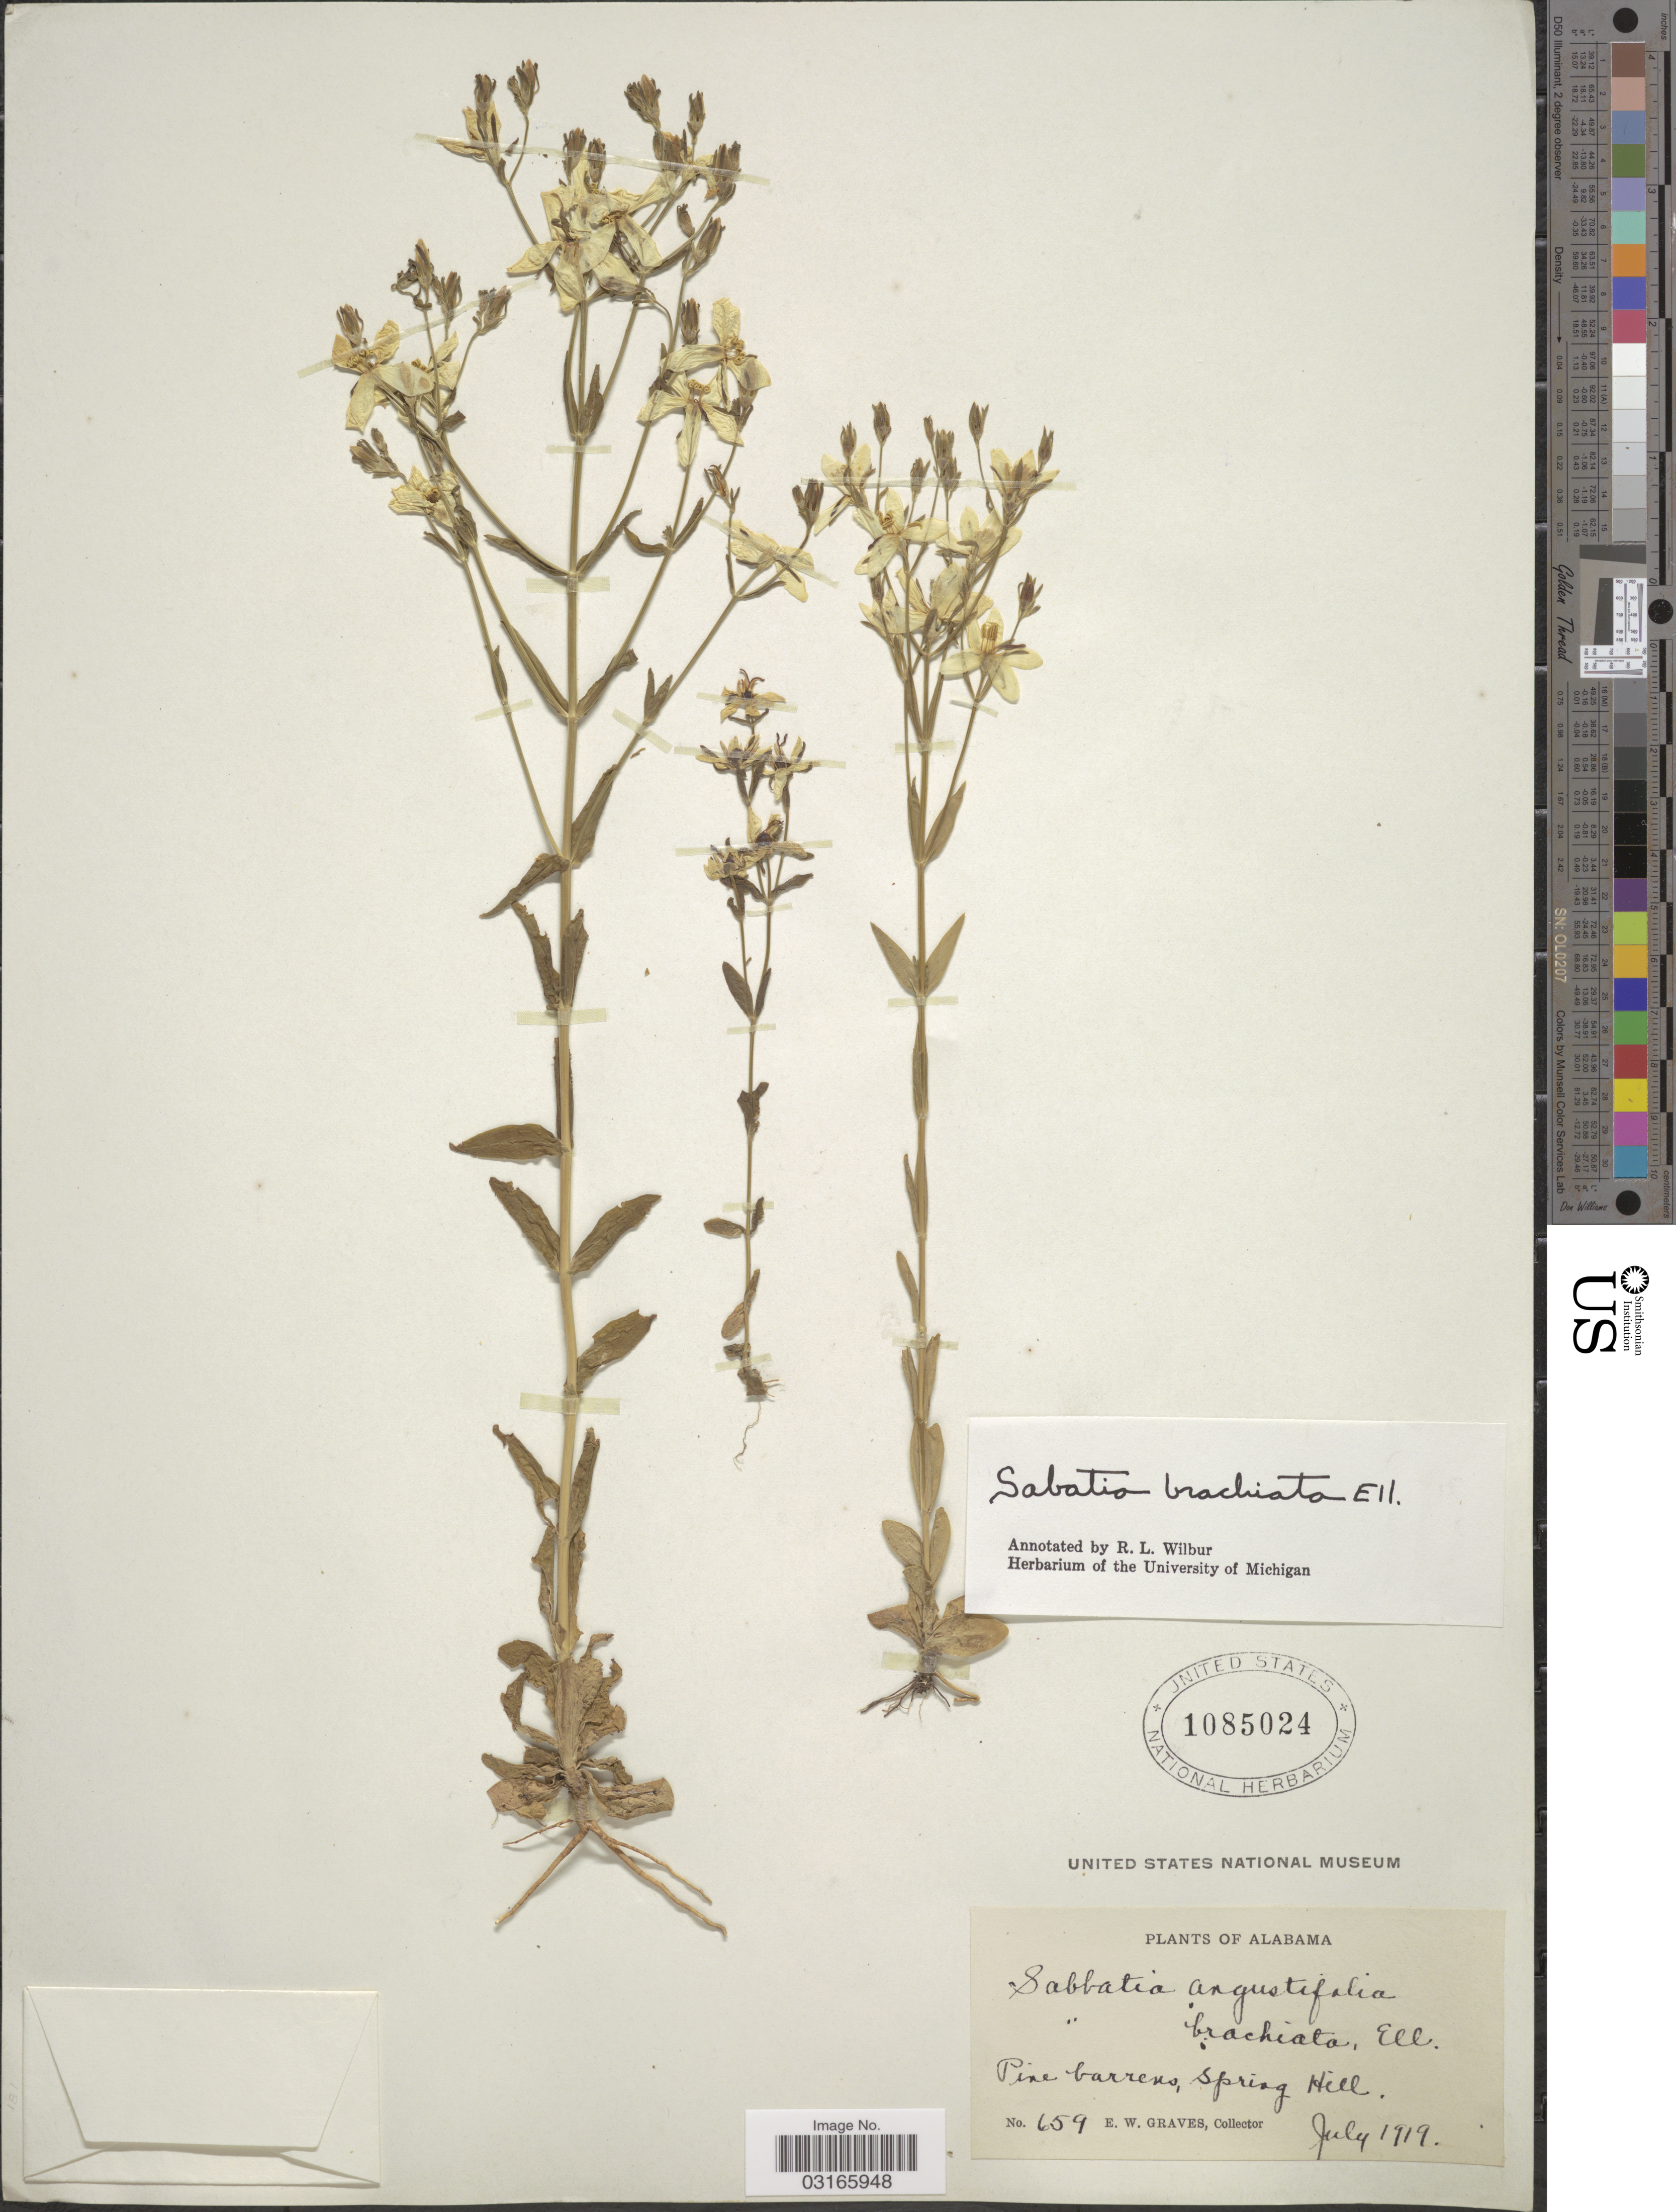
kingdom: Plantae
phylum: Tracheophyta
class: Magnoliopsida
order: Gentianales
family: Gentianaceae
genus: Sabatia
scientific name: Sabatia brachiata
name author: Elliott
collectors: E. Graves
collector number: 659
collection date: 1919-07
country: United States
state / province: Alabama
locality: Pine barrens, Spring Hill.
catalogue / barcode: US 1085024